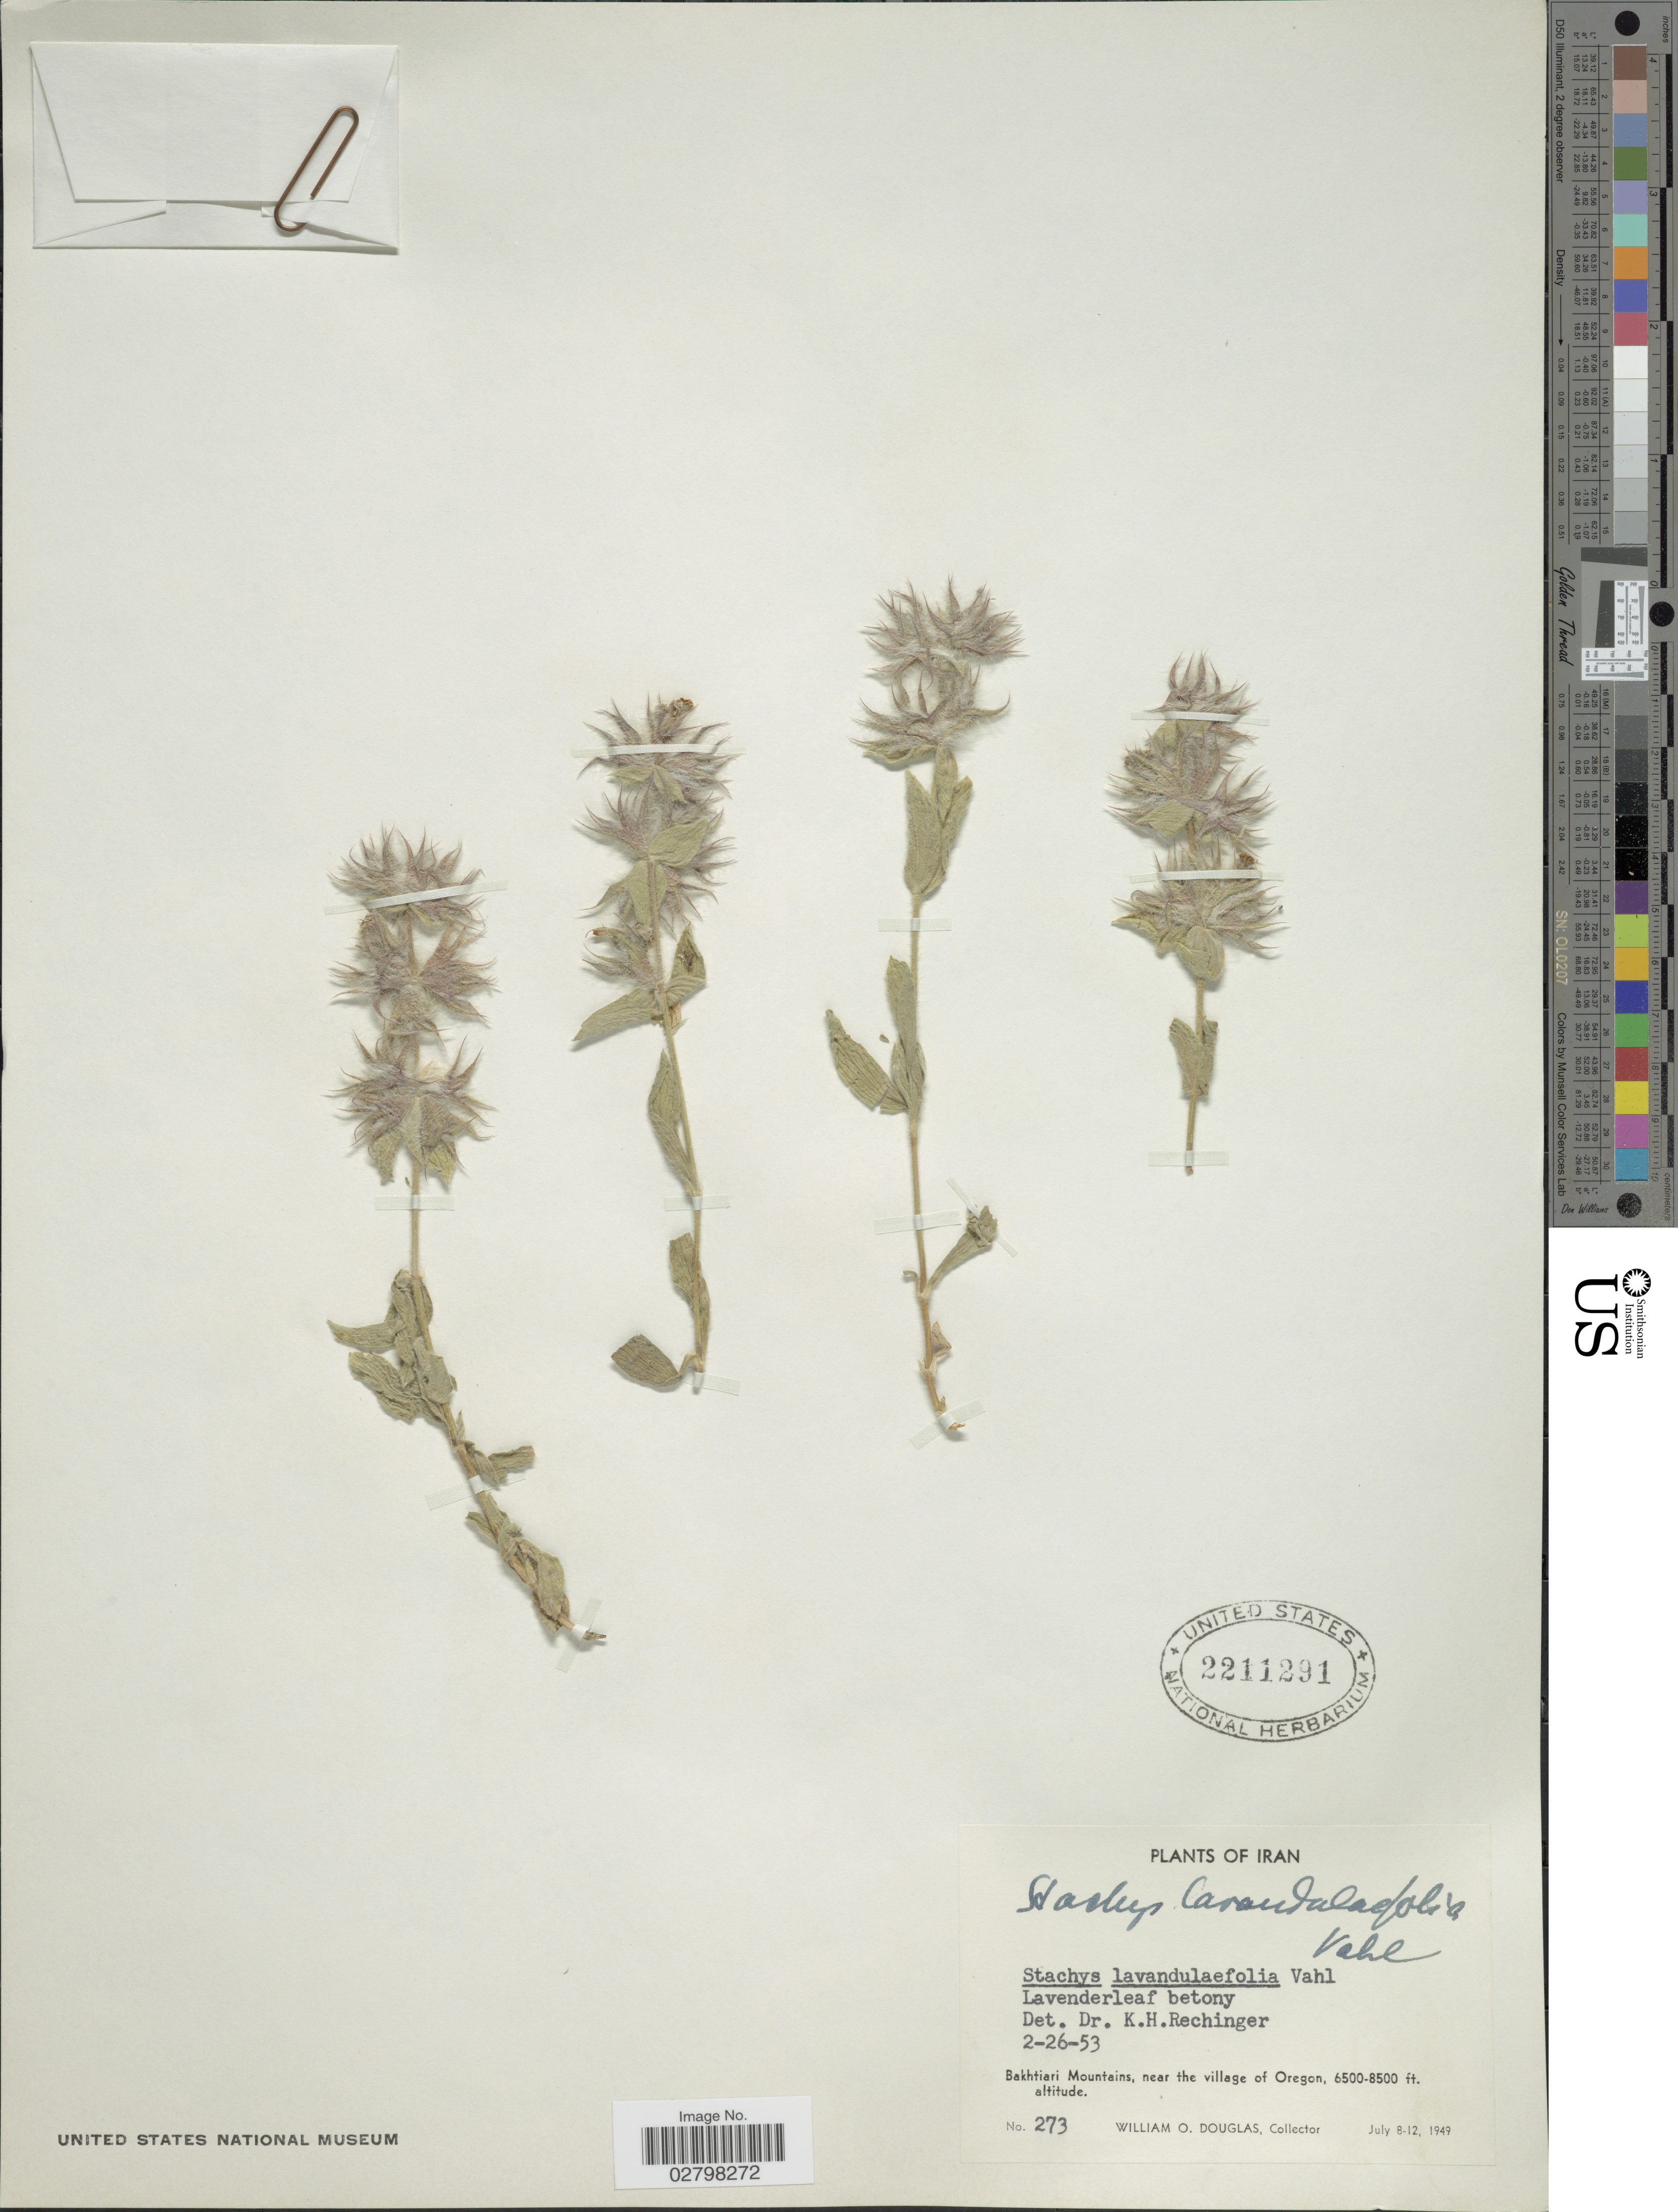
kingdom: Plantae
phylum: Tracheophyta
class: Magnoliopsida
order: Lamiales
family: Lamiaceae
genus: Stachys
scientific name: Stachys lavandulifolia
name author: Vahl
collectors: W. Douglas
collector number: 273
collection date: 1949-07-08/1949-07-12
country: Iran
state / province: Chahar Mahaal and Bakhtiari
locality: Bakhtiari Mountains, near the village of Oregon.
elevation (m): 1981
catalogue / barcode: US 2211291